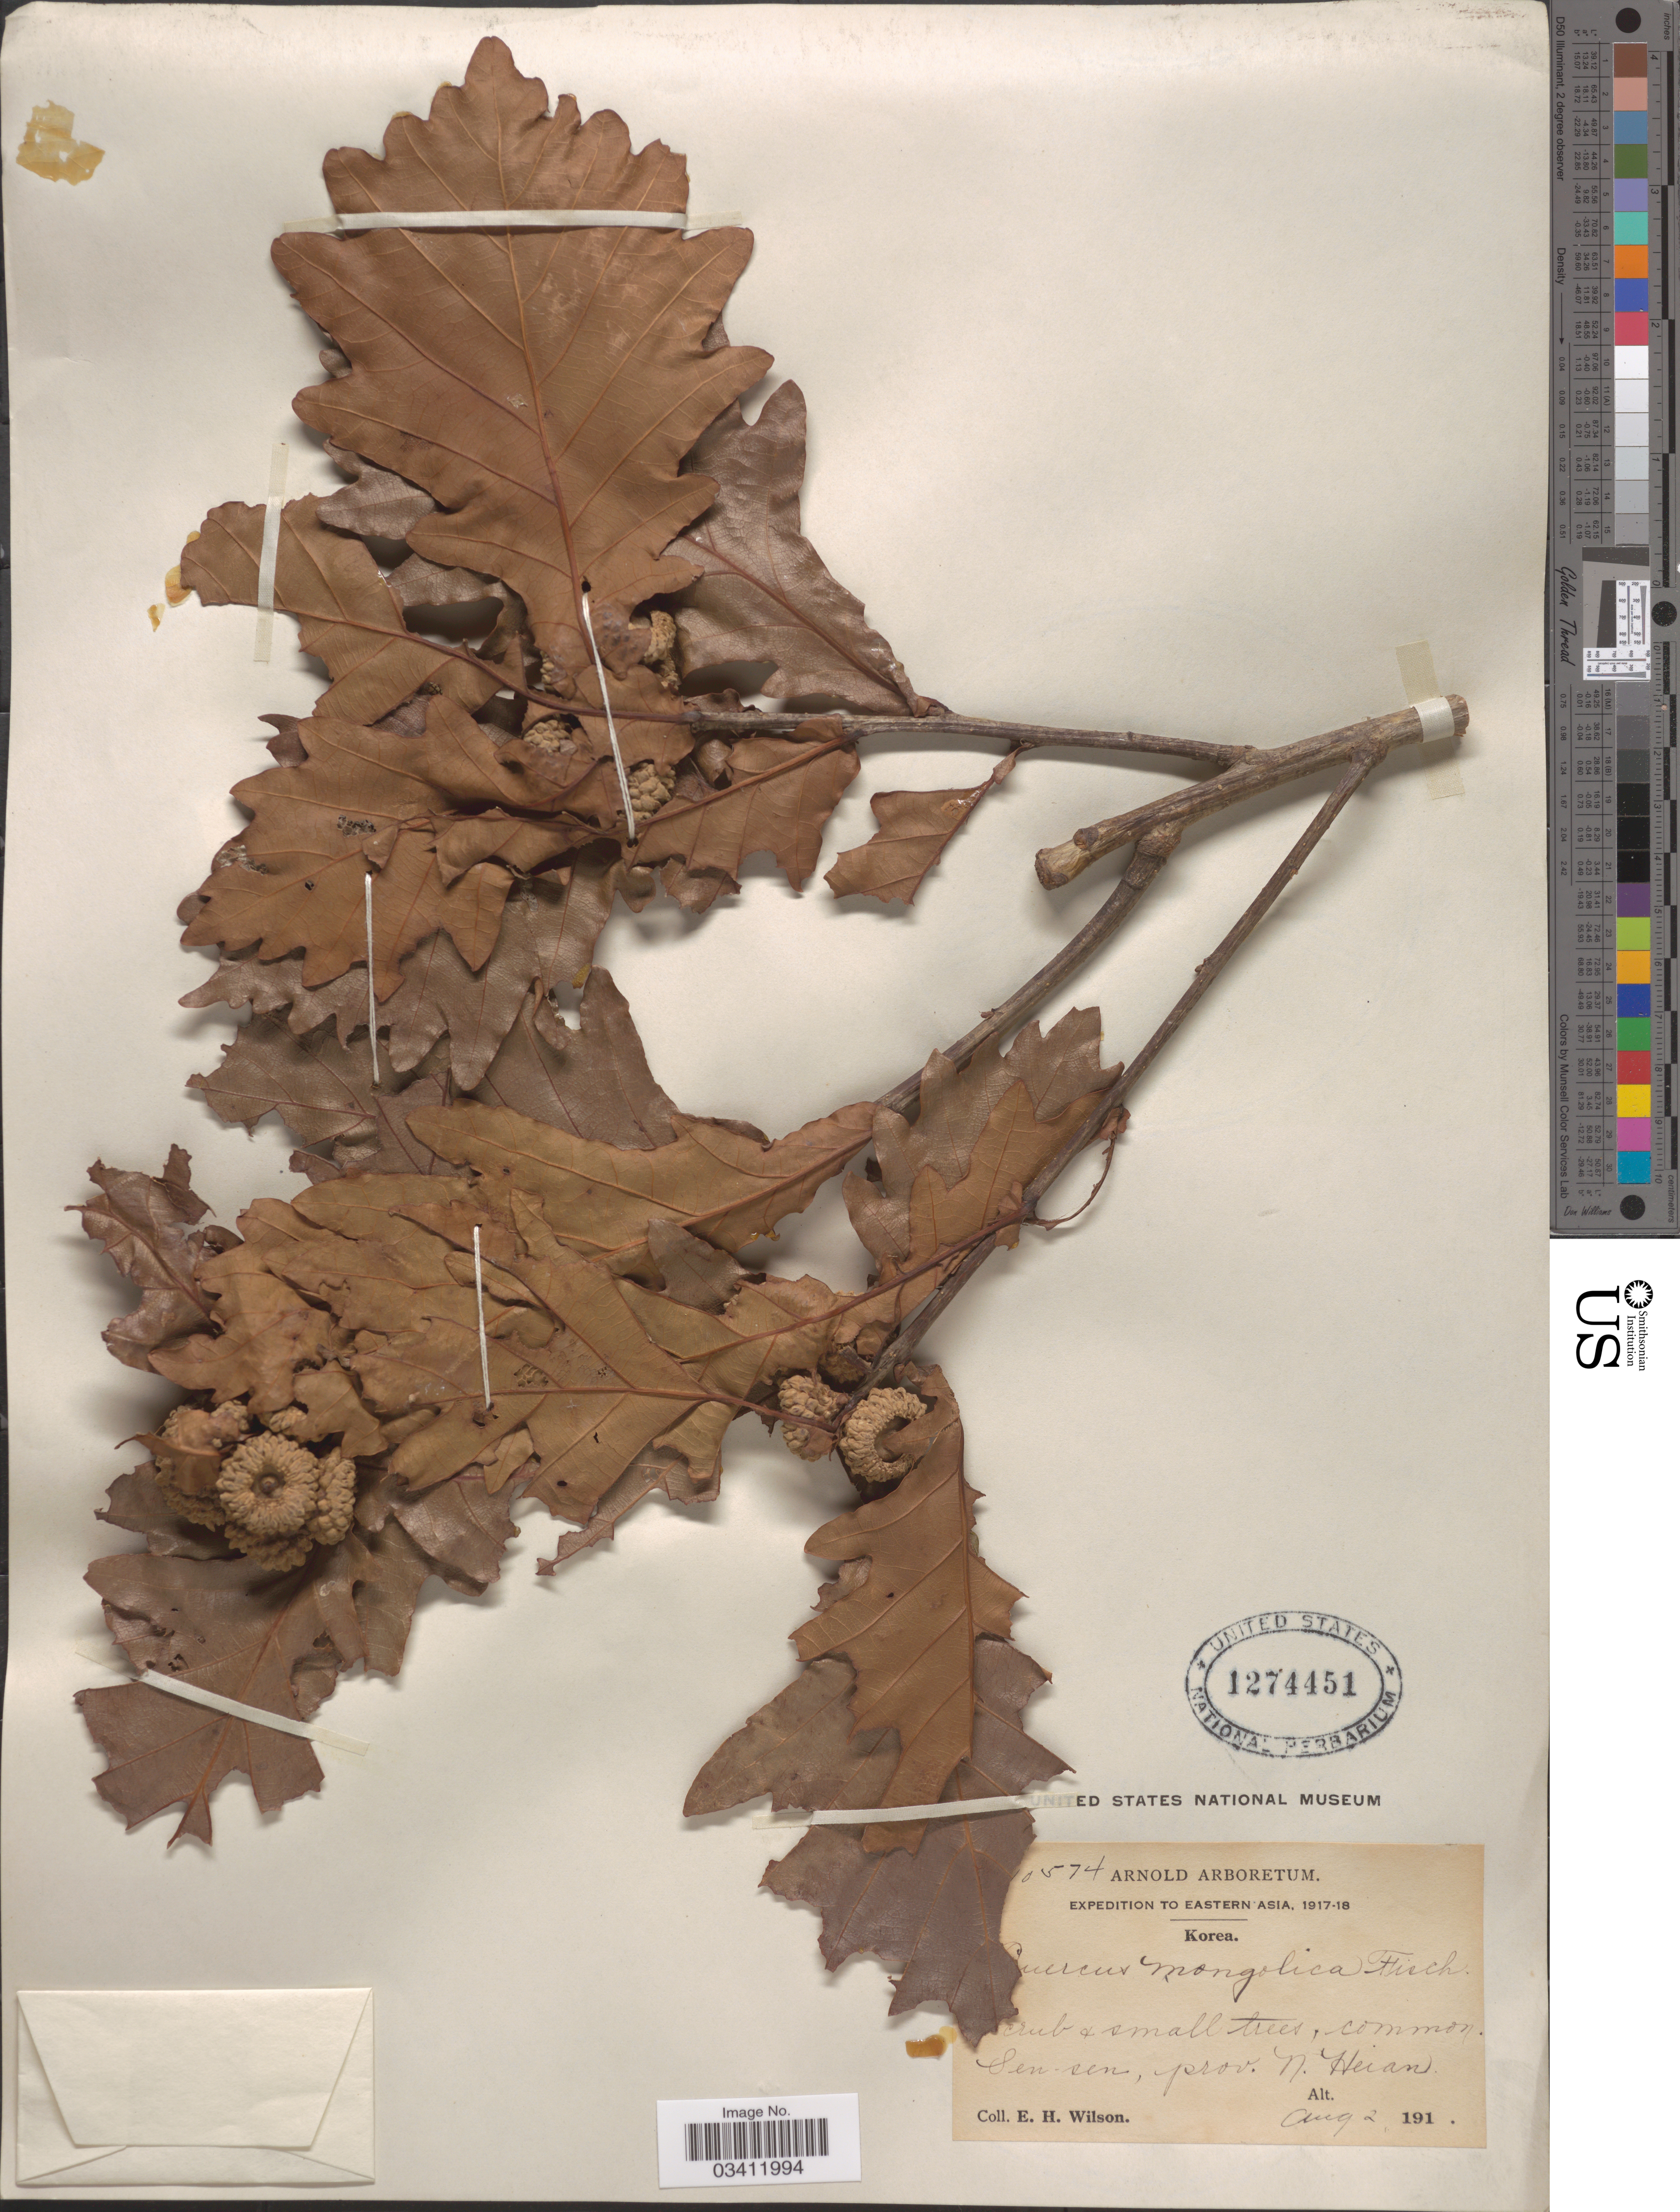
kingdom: Plantae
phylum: Tracheophyta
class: Magnoliopsida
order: Fagales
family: Fagaceae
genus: Quercus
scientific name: Quercus mongolica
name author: Fisch. ex Ledeb.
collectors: E. Wilson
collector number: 10574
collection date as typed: Aug 2, 191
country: North Korea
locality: Sen - sen, prov. N. Heian.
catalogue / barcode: US 1274451